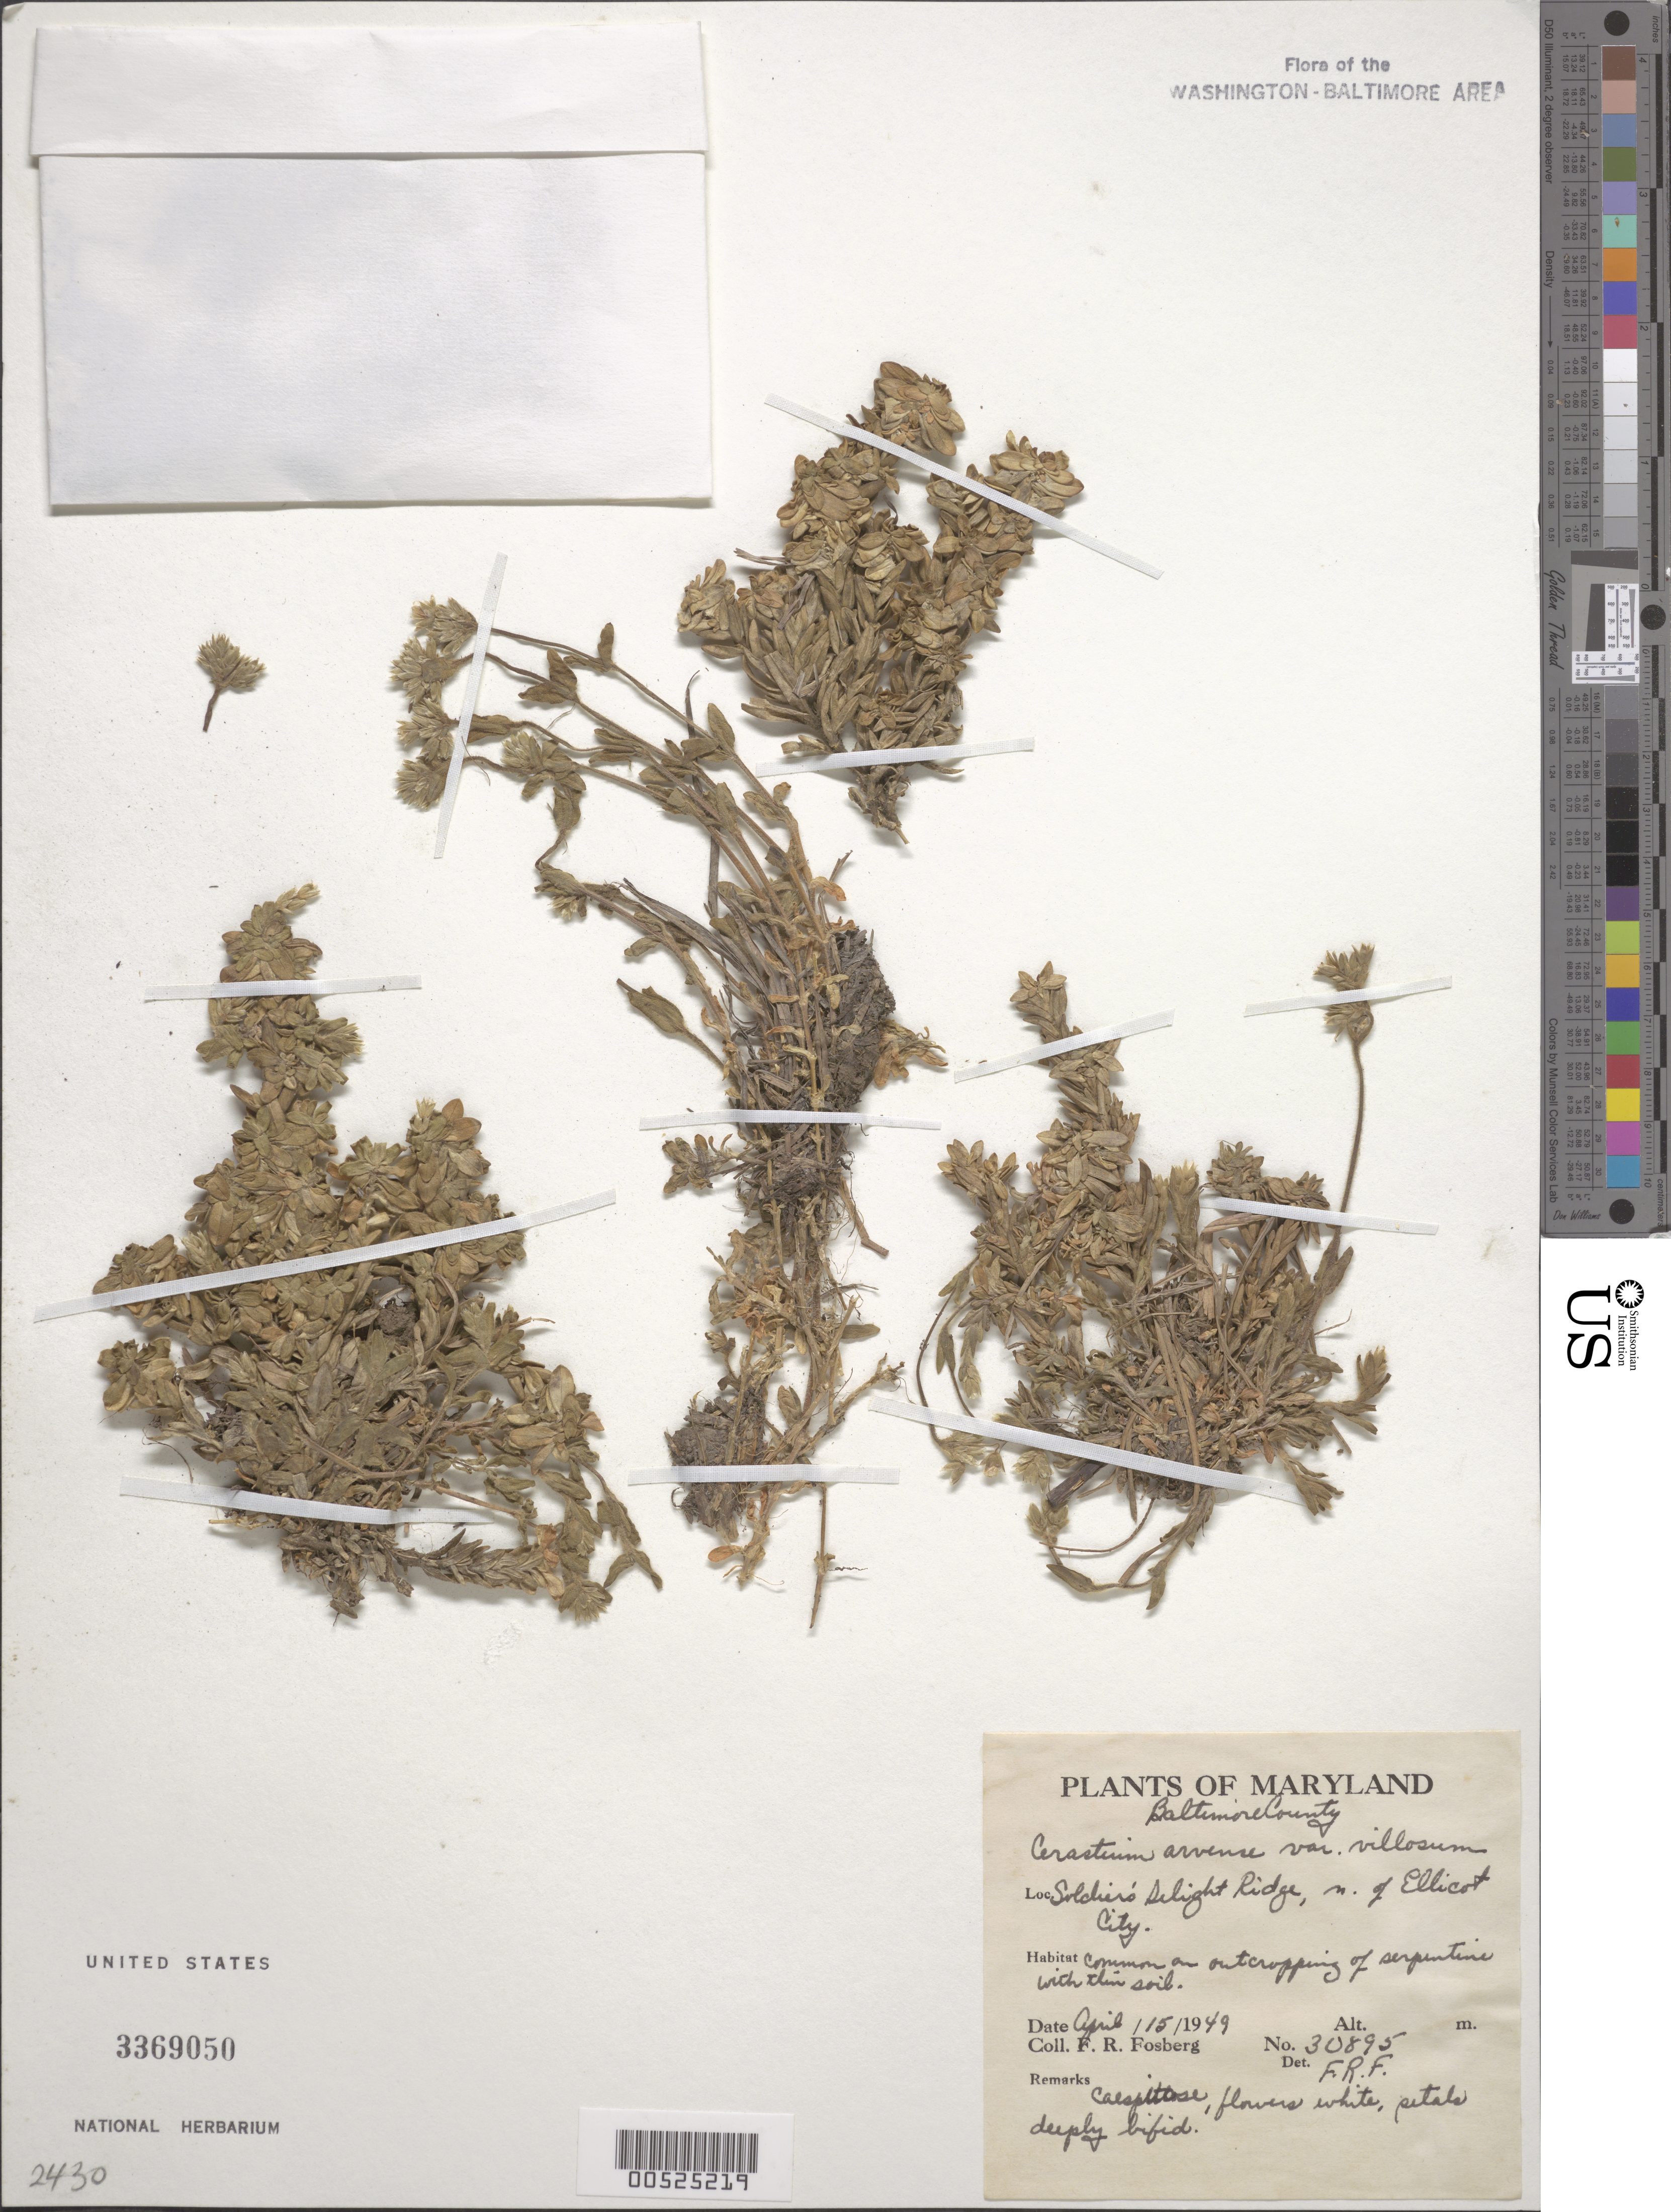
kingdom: Plantae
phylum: Tracheophyta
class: Magnoliopsida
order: Caryophyllales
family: Caryophyllaceae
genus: Cerastium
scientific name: Cerastium arvense var. villosum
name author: (Muhl. ex Darl.) Hollick & Britton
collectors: F. R. Fosberg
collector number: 30895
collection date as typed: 15 Apr 1949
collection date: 1949-04-15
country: United States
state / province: Maryland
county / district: Baltimore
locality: Soldier's Delight Ridge, N of Ellicot City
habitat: Common on outcropping of serpentine with thin soil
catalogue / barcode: US 3369050